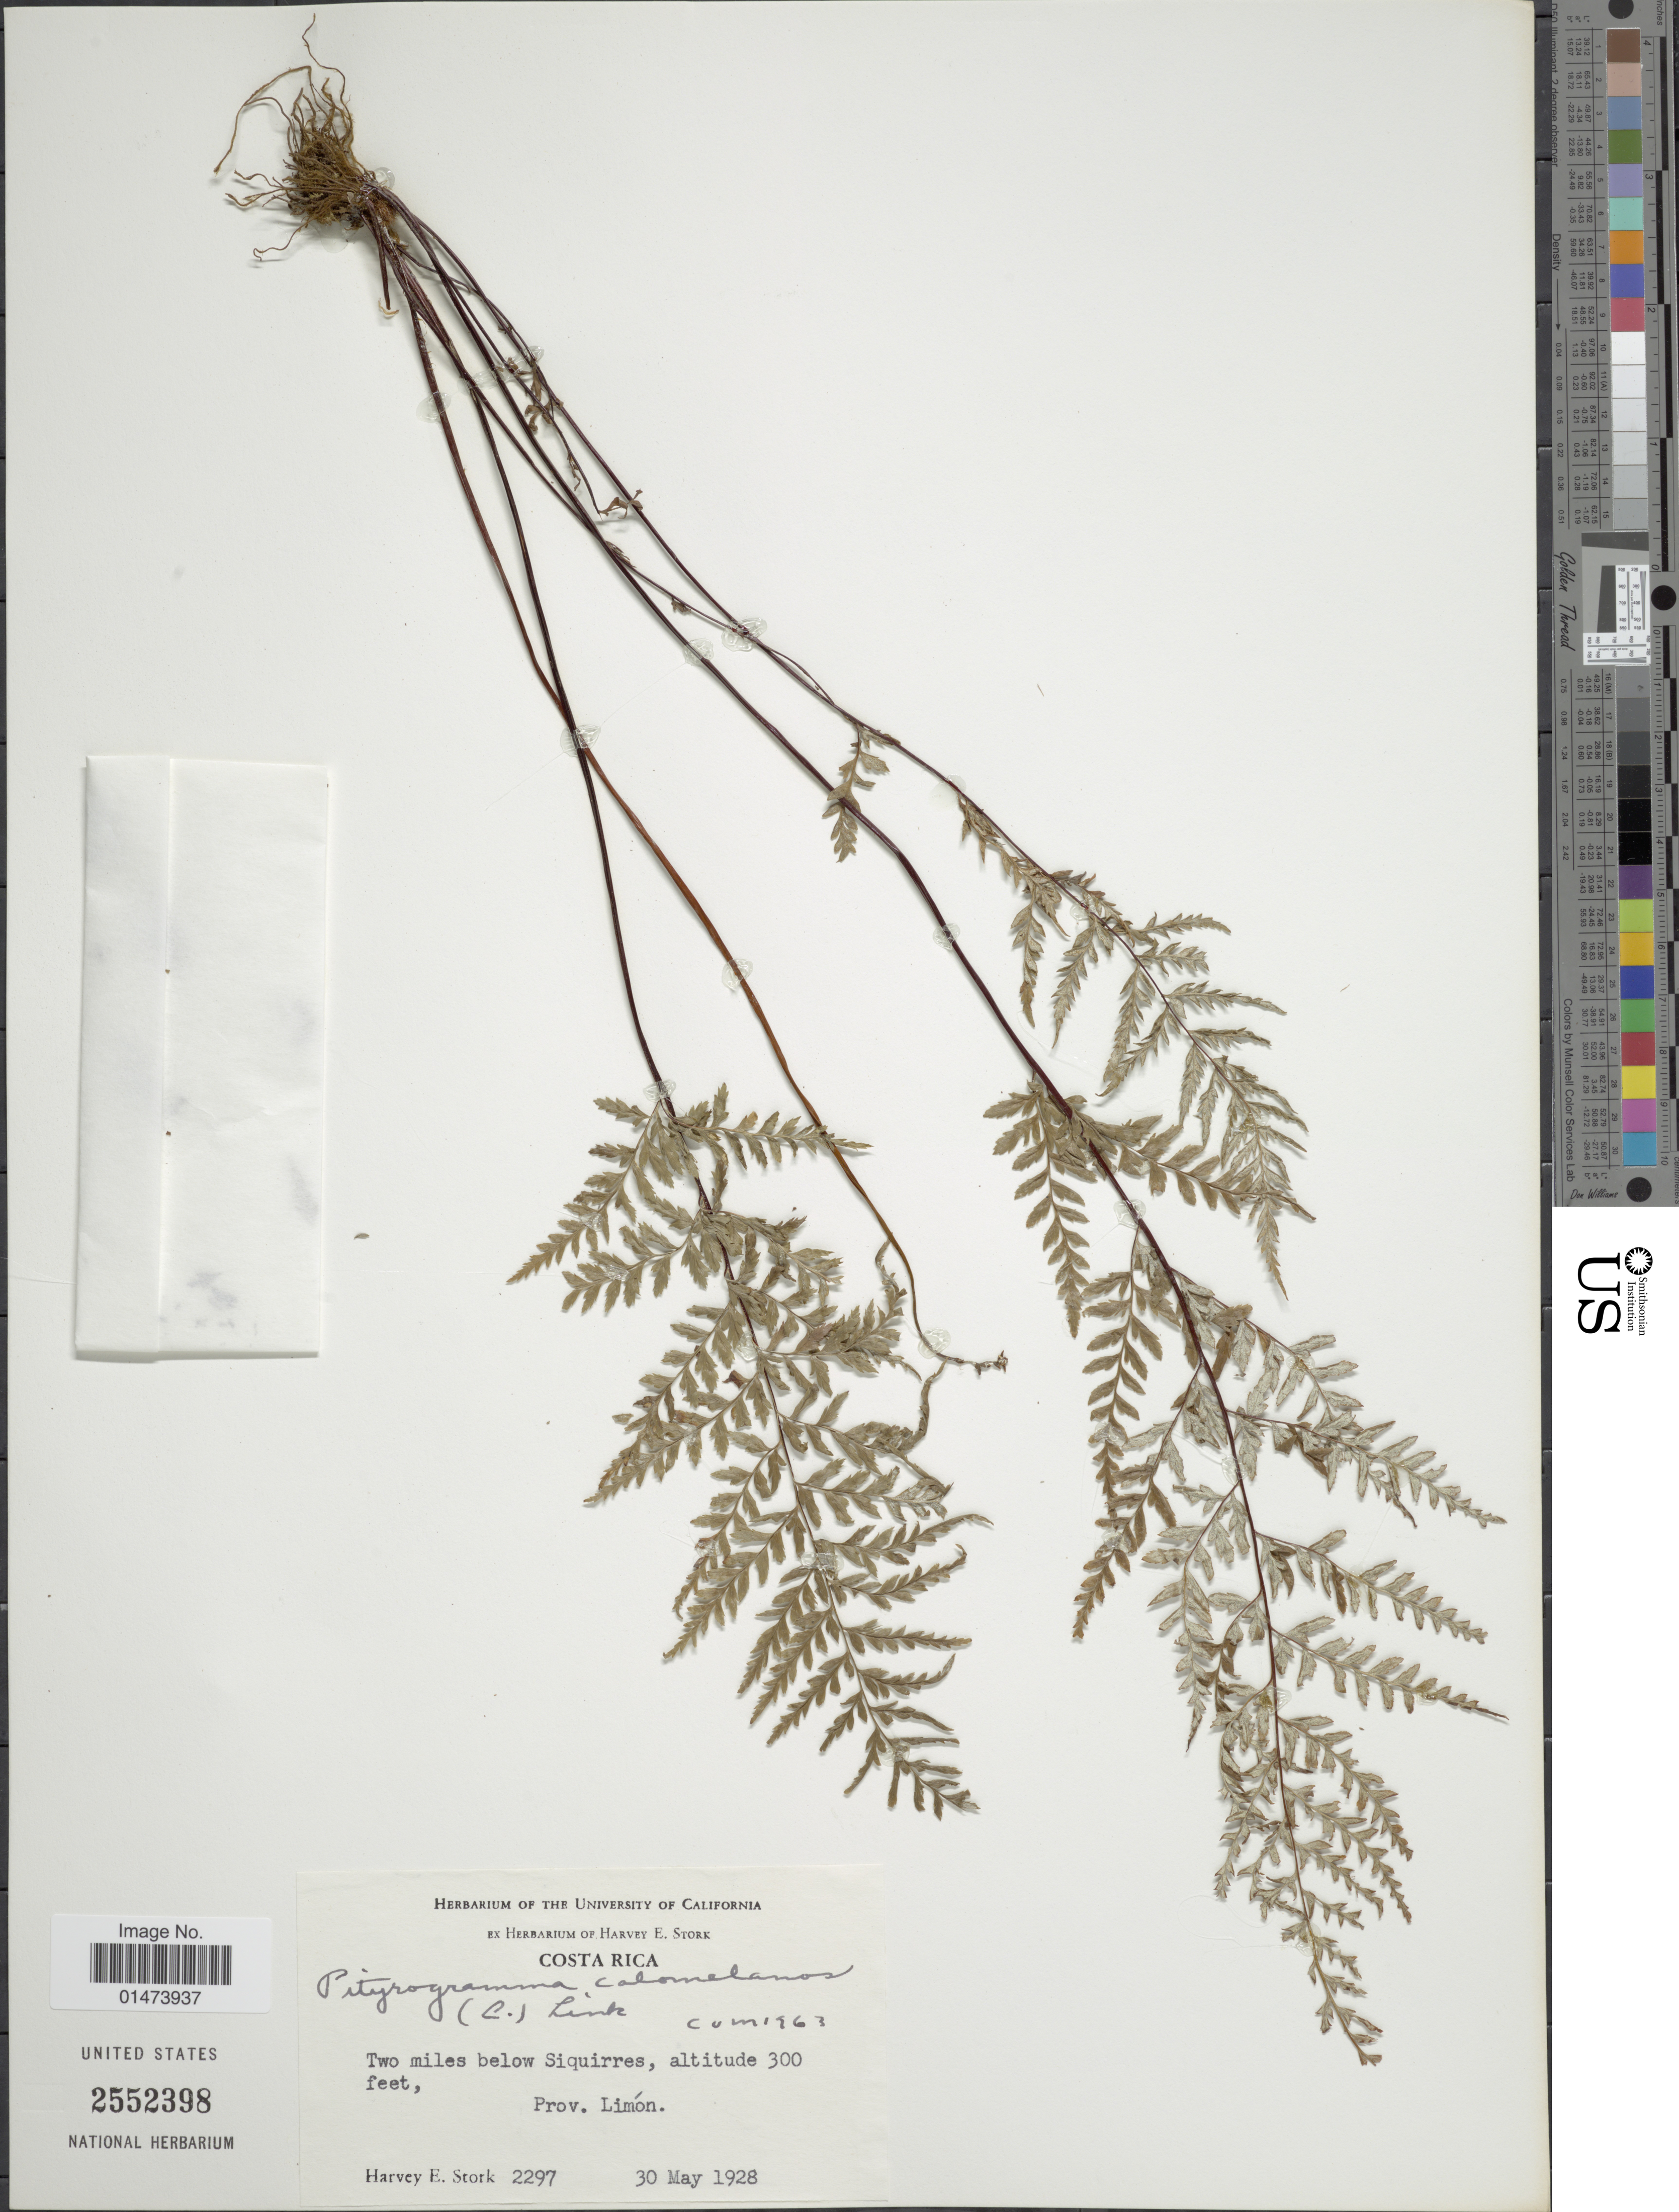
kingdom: Plantae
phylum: Tracheophyta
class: Polypodiopsida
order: Polypodiales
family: Pteridaceae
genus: Pityrogramma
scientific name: Pityrogramma calomelanos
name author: (L.) Link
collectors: H. E. Stork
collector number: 2297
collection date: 1928-05-30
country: Costa Rica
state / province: Limón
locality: Two miles below Siquirres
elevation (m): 91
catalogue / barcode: US 2552398